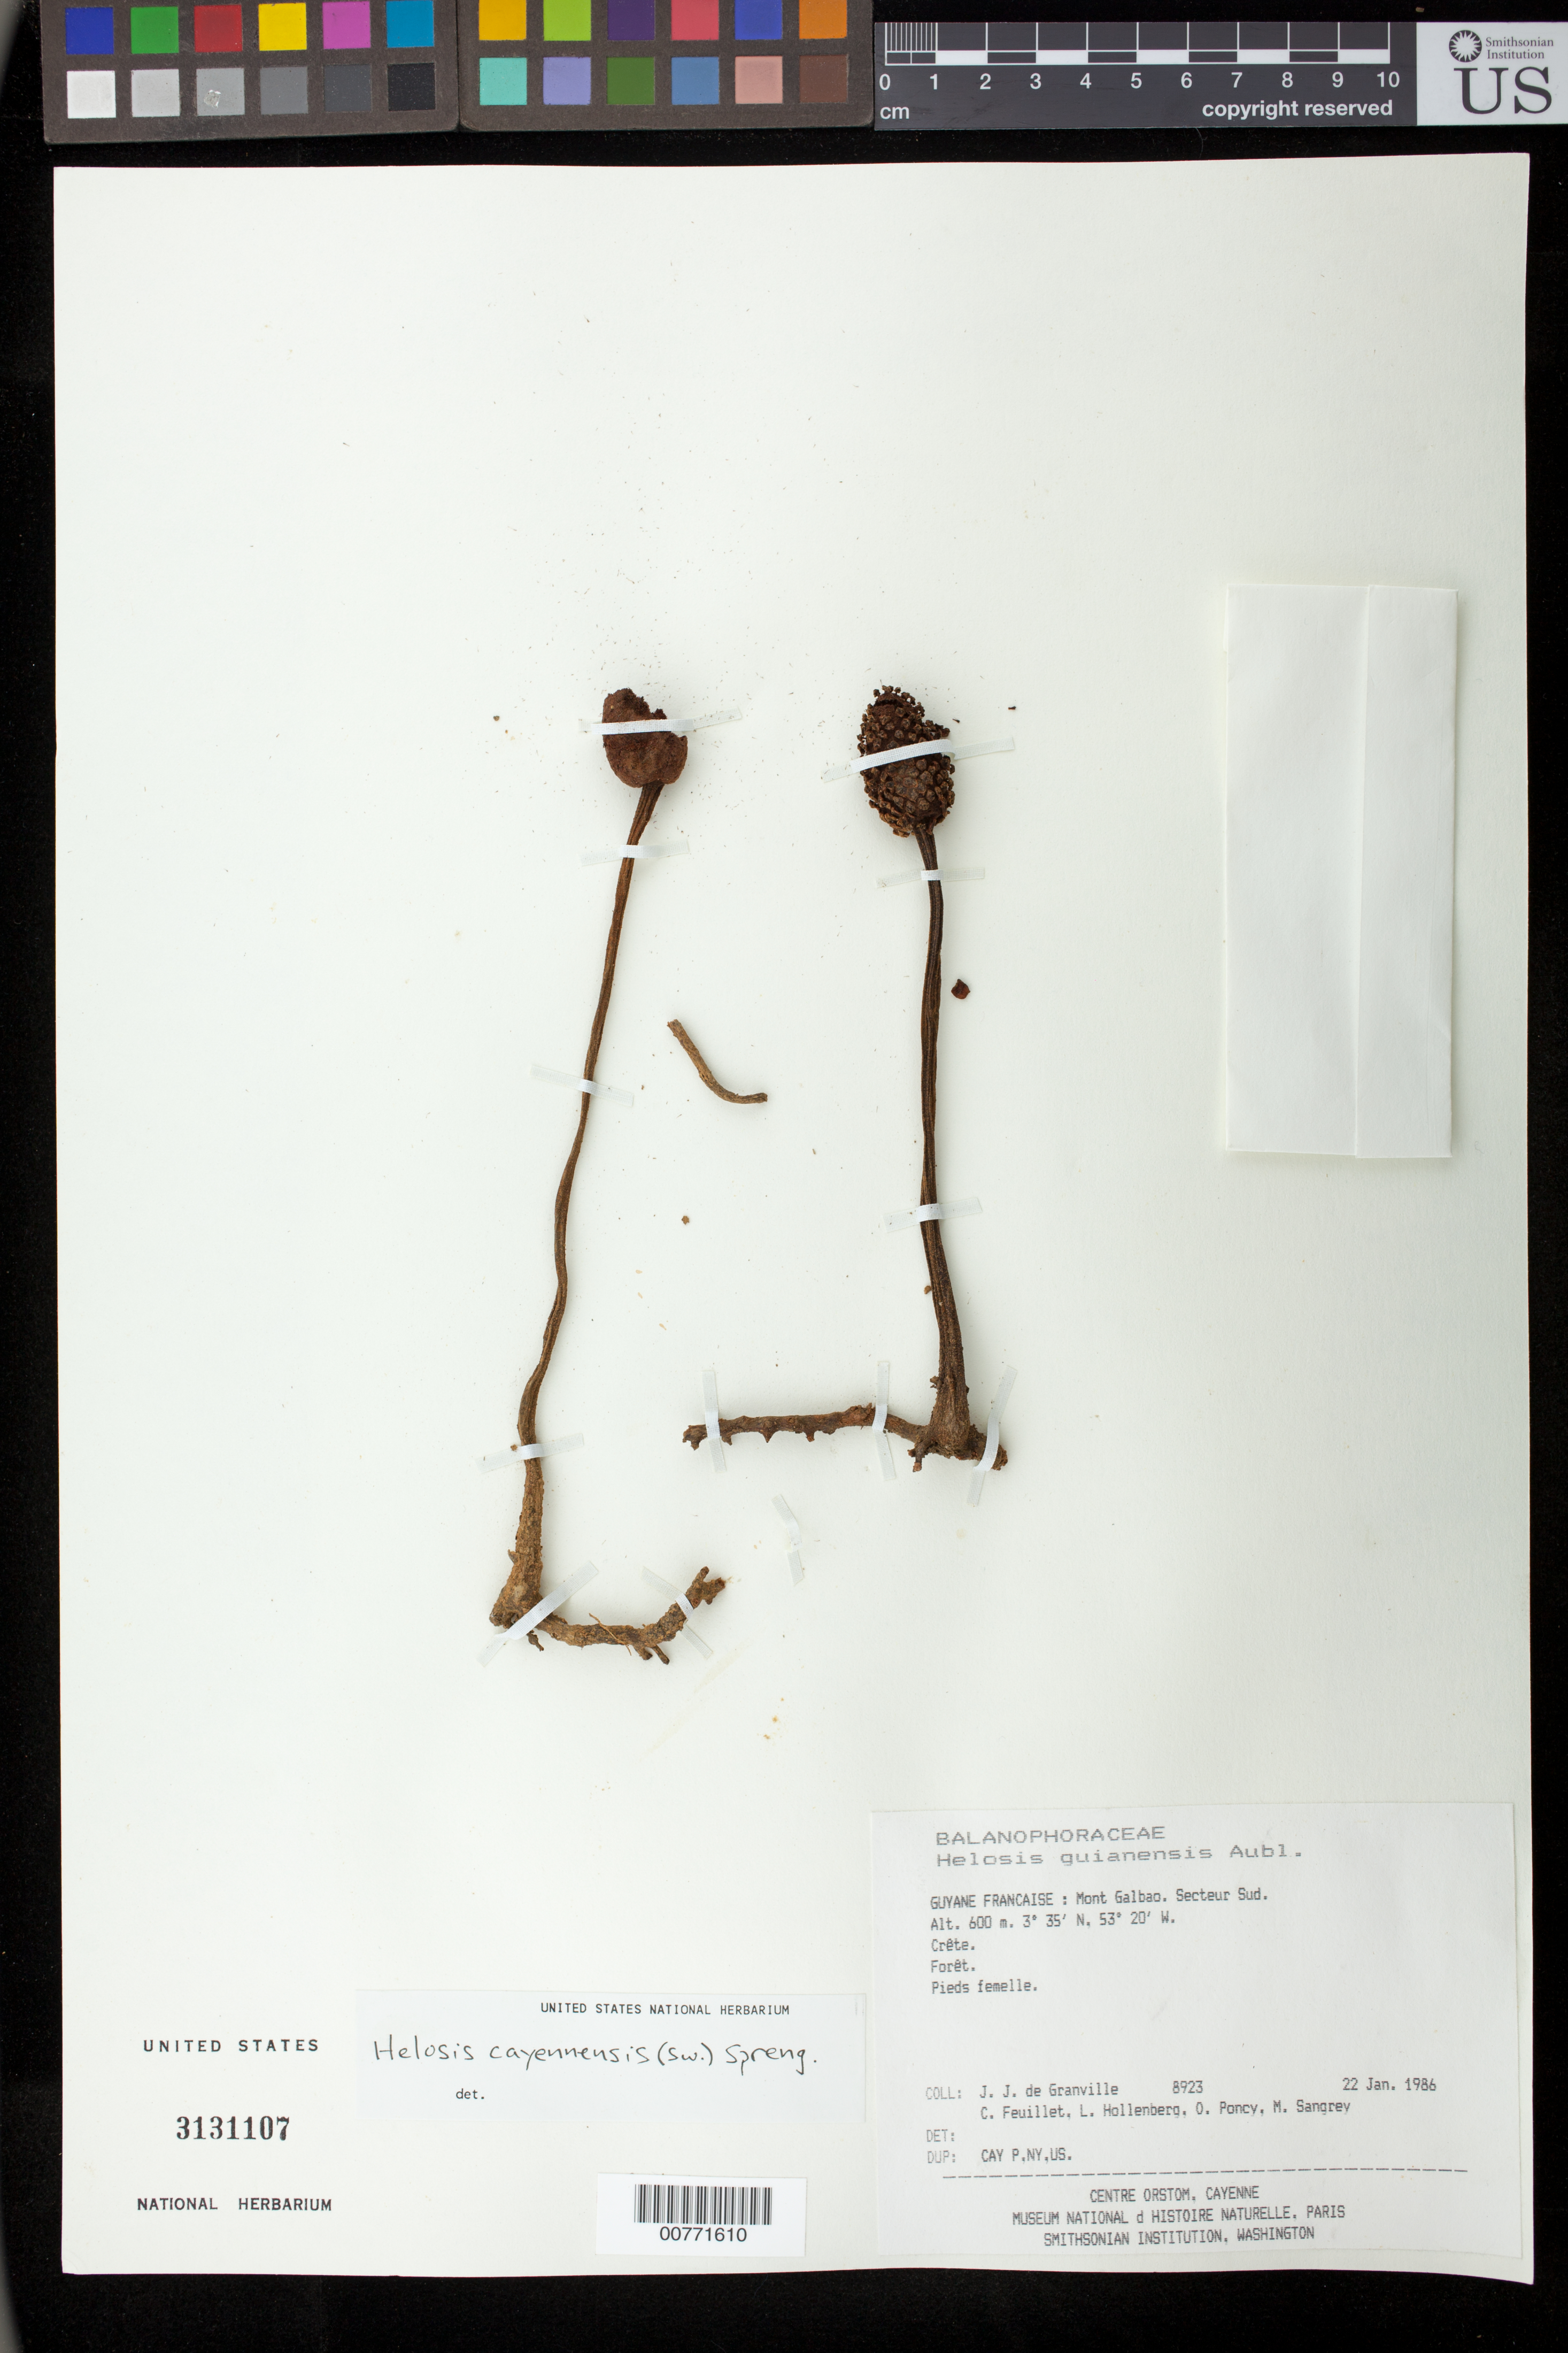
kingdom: Plantae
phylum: Tracheophyta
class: Magnoliopsida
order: Santalales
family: Balanophoraceae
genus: Helosis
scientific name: Helosis cayennensis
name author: (Sw.) Spreng.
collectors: J.-J. de Granville, C. Feuillet, L. Hollenberg, O. Poncy & M. S. Sangrey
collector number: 8923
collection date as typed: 22-Jan-86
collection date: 1986-01-22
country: French Guiana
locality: Mont Galbao. Secteur Sud. Crête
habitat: Forêt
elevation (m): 600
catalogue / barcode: US 3131107